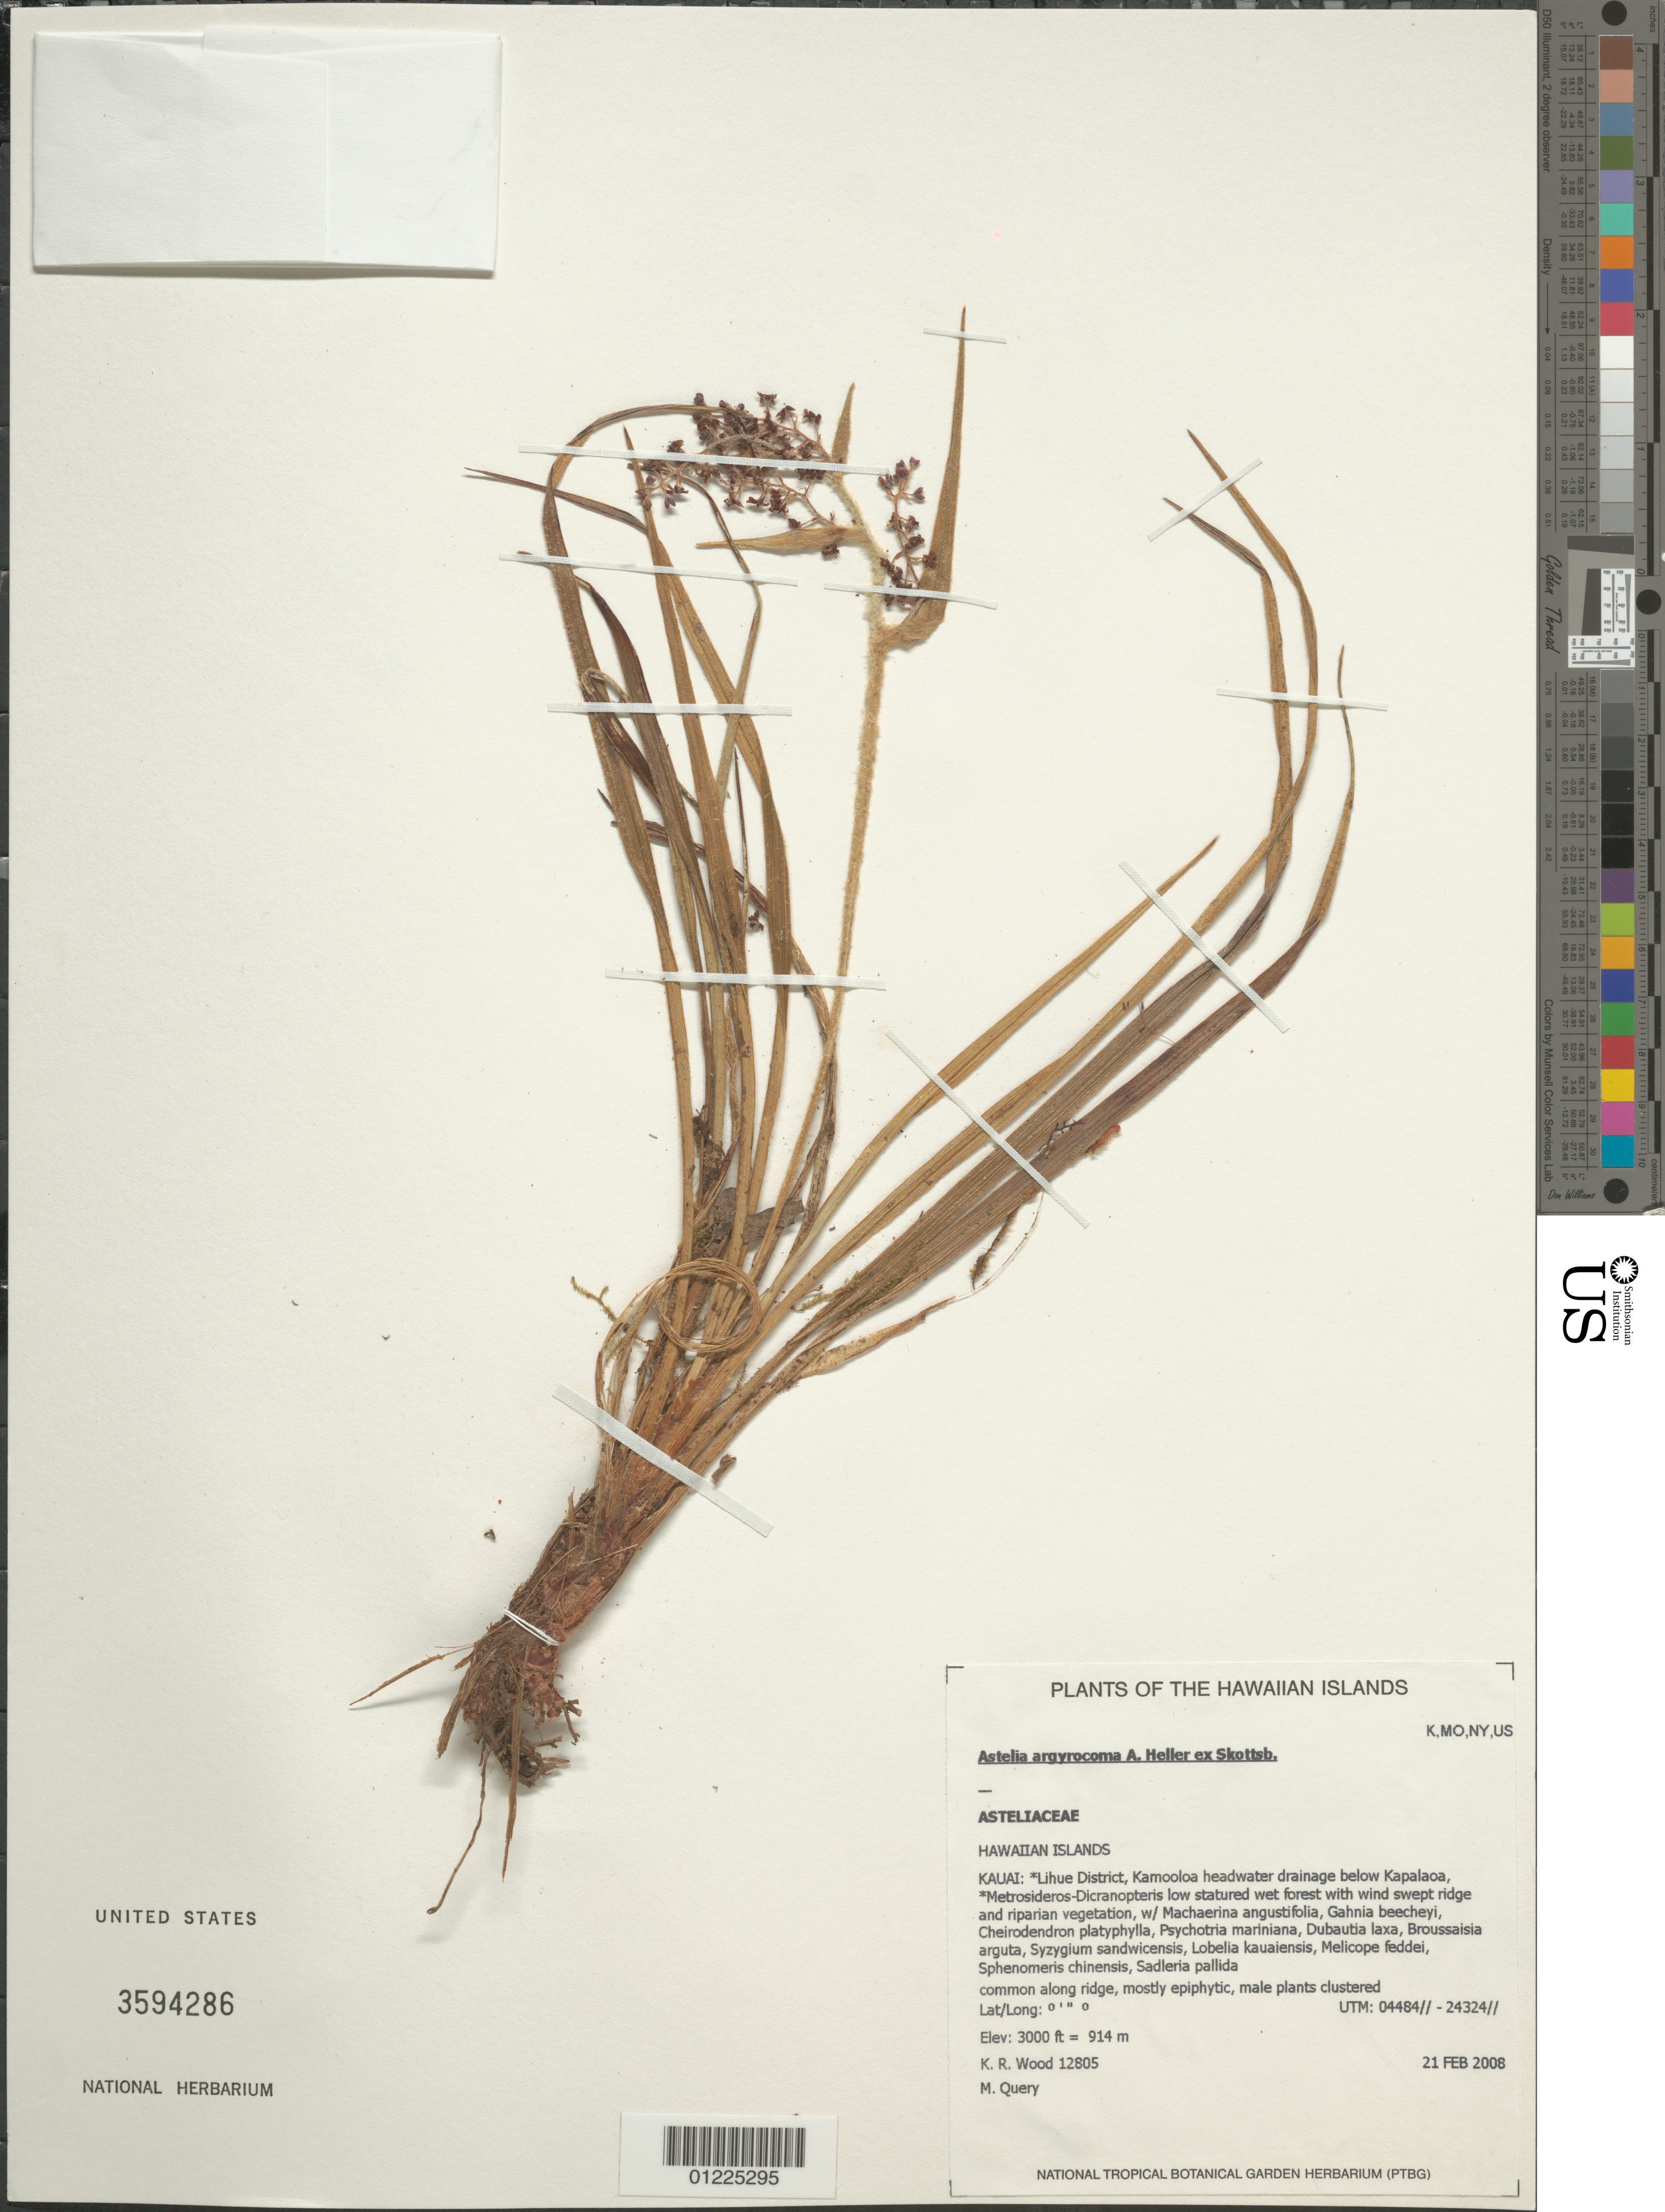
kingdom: Plantae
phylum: Tracheophyta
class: Liliopsida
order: Asparagales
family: Asteliaceae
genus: Astelia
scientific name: Astelia argyrocoma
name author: A. Heller ex Skottsb.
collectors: K. R. Wood & M. Query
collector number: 12805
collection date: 2008-02-21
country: United States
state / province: Hawaii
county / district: Kauai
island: Kaua'i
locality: Lihue District, Kamooloa headwater drainage below Kapalaoa.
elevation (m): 914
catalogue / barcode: US 3594286